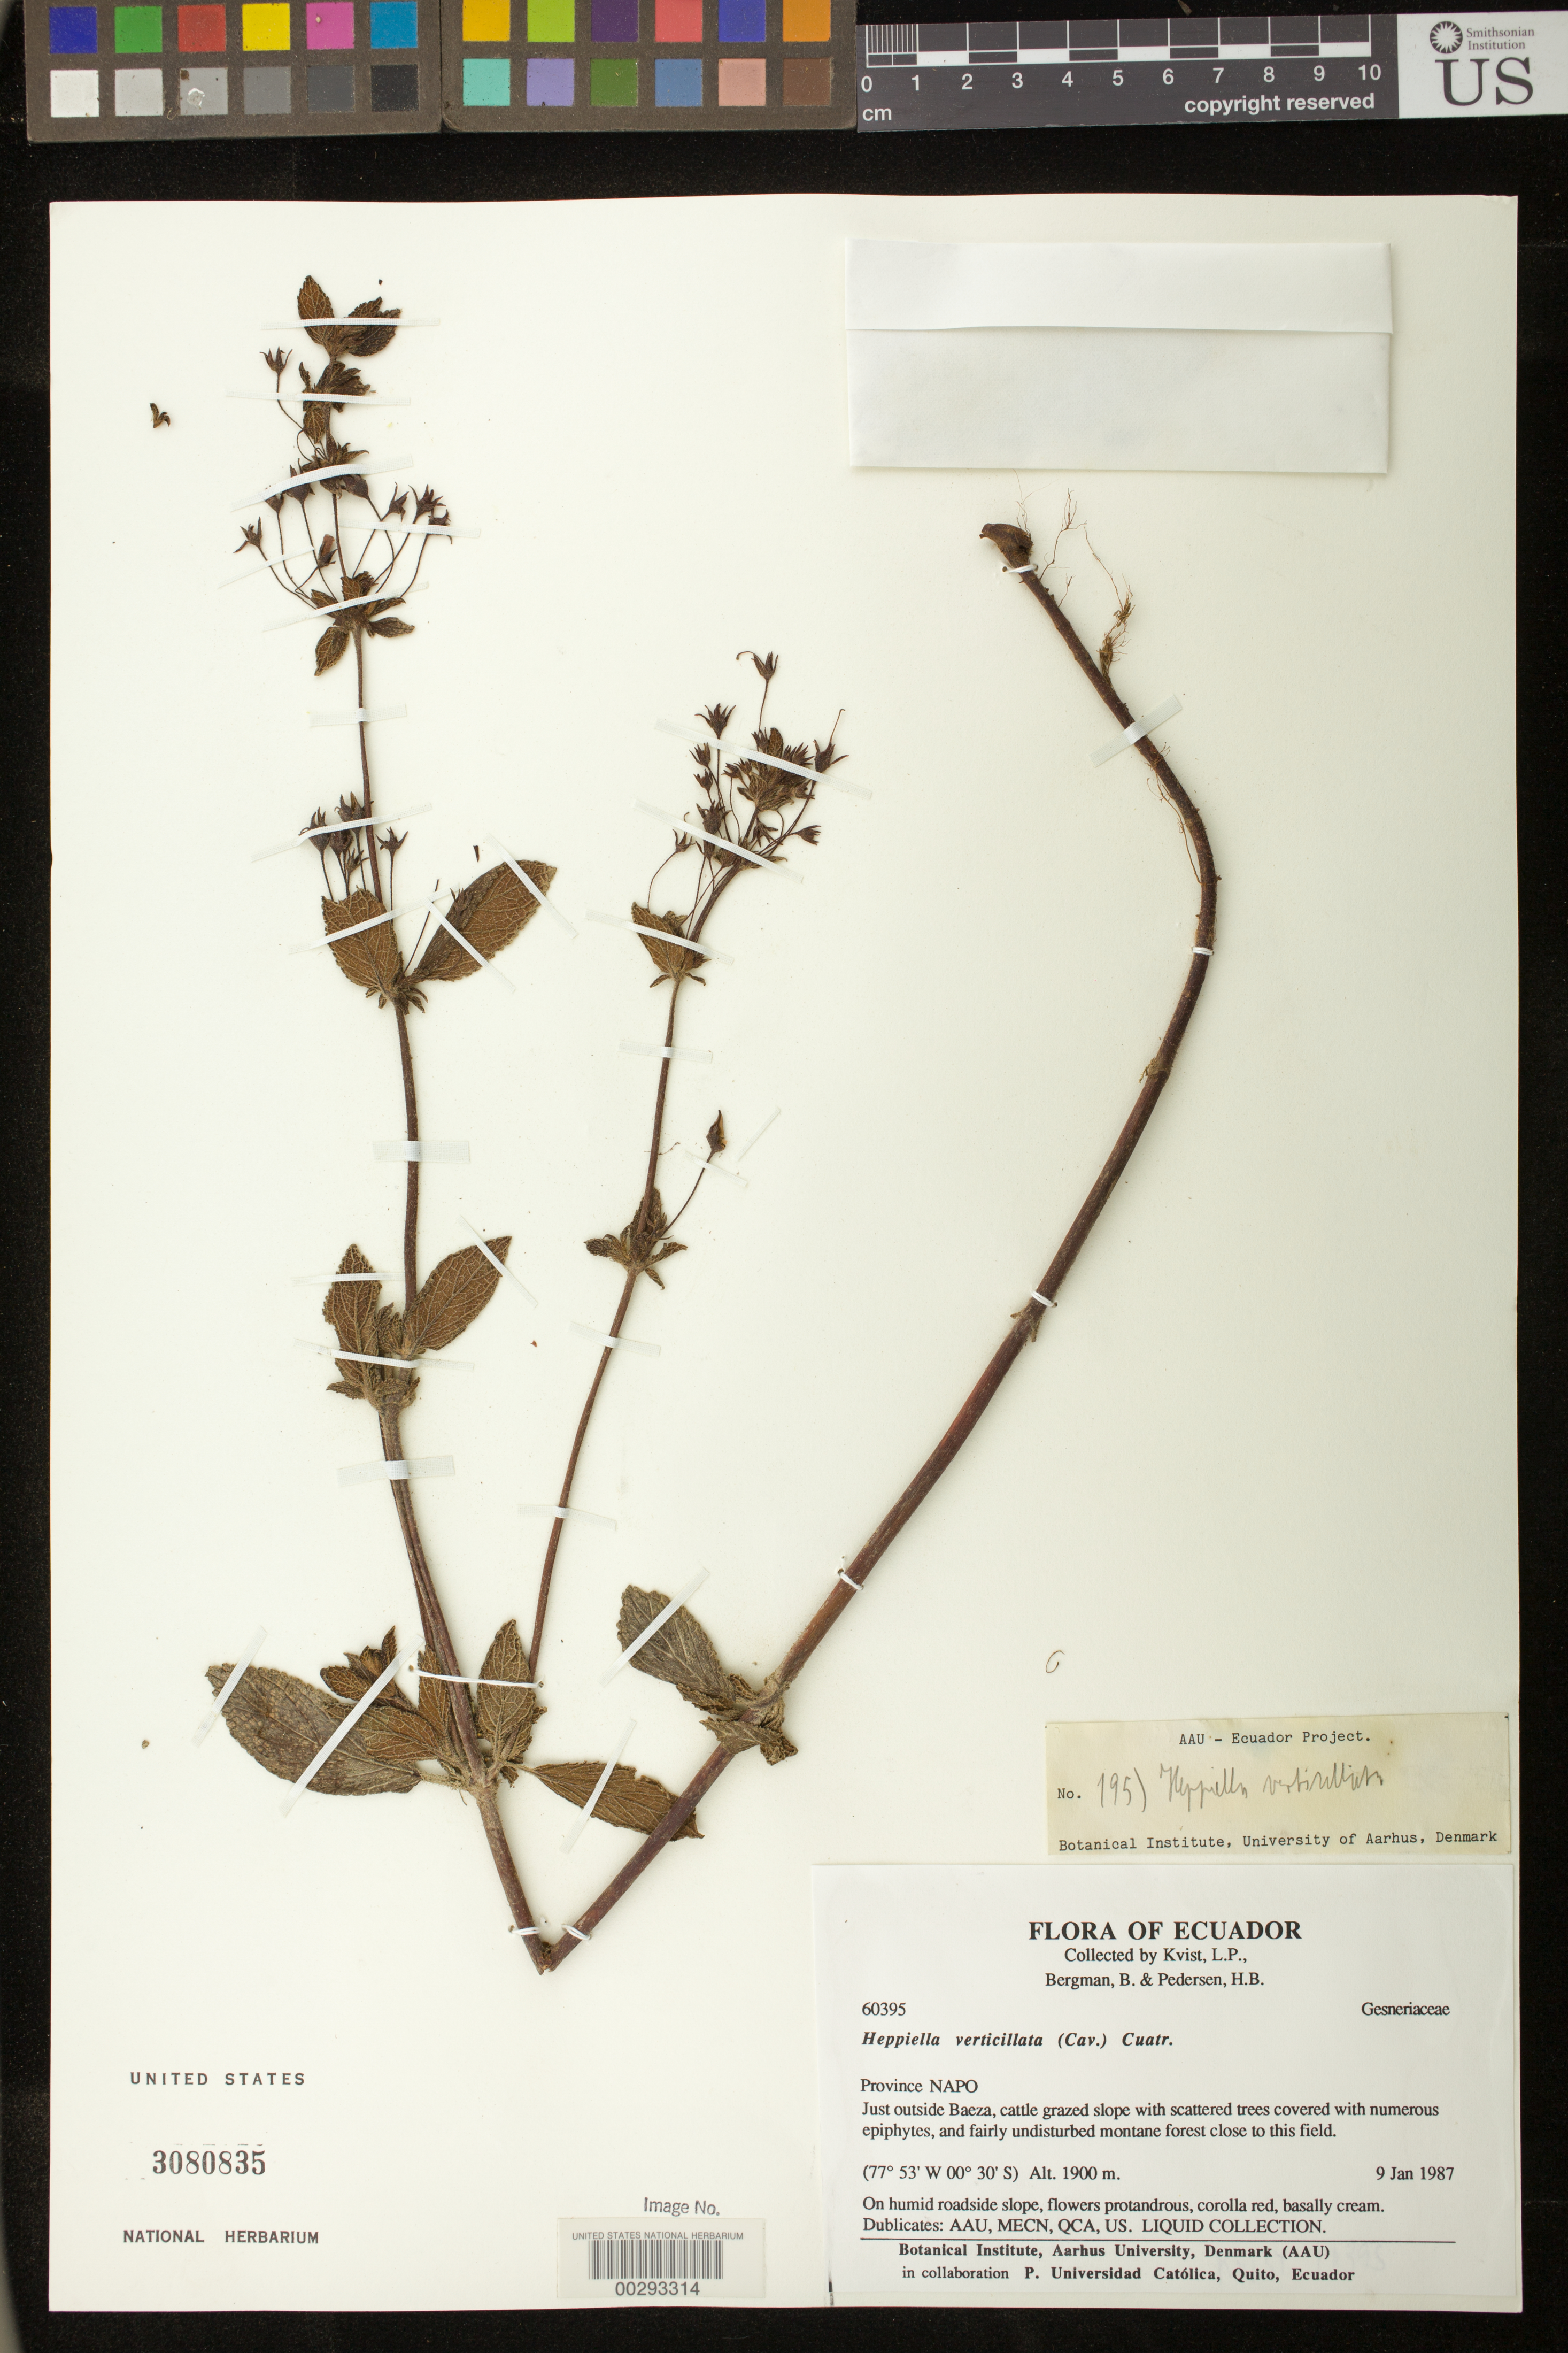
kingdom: Plantae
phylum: Tracheophyta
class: Magnoliopsida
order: Lamiales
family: Gesneriaceae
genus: Heppiella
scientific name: Heppiella verticillata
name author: (Cav.) Cuatrec.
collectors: L. P. Kvist & et al.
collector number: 60395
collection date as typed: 09 Jan 1987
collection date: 1987-01-09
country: Ecuador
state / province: Napo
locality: Outside of Baeza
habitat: Cattle grazed slope with scattered trees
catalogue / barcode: US 3080835